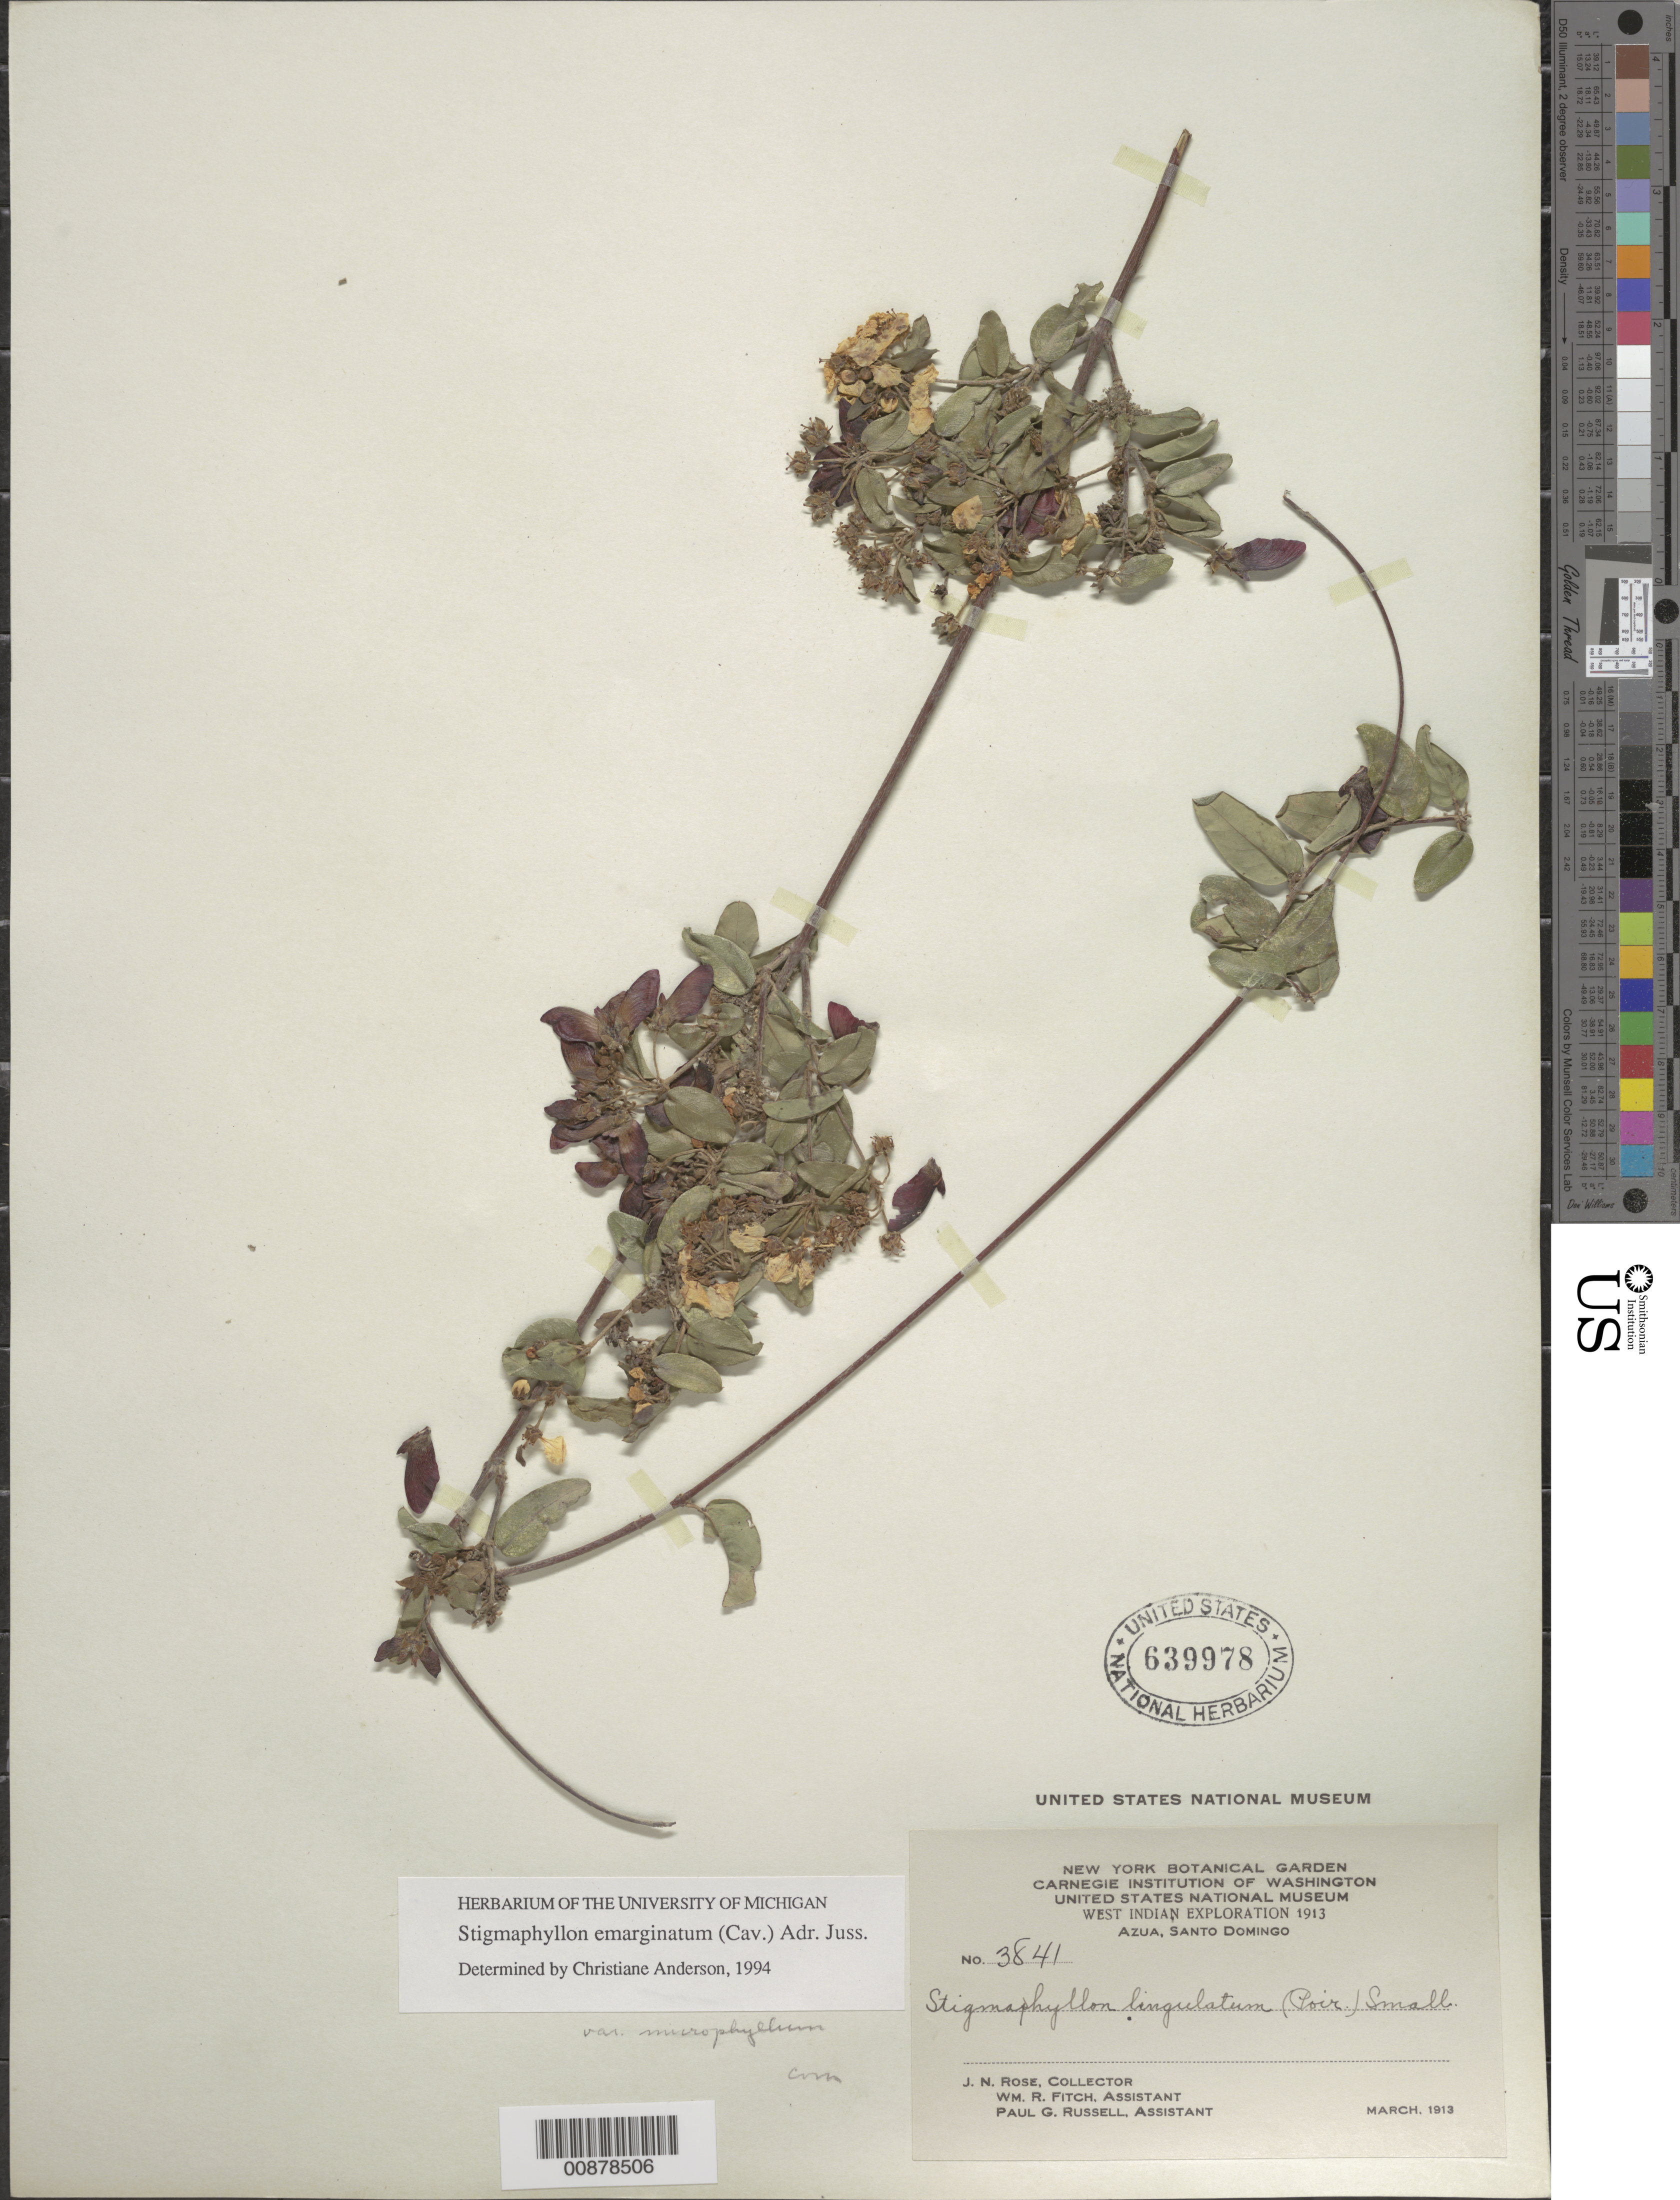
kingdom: Plantae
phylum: Tracheophyta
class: Magnoliopsida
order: Malpighiales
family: Malpighiaceae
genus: Stigmaphyllon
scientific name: Stigmaphyllon emarginatum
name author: (Cav.) A. Juss.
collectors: J. N. Rose, W. R. Fitch & P. G. Russell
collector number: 3841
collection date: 1913-03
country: Dominican Republic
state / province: Azua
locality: Azua, Santo Domingo.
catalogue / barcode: US 639978